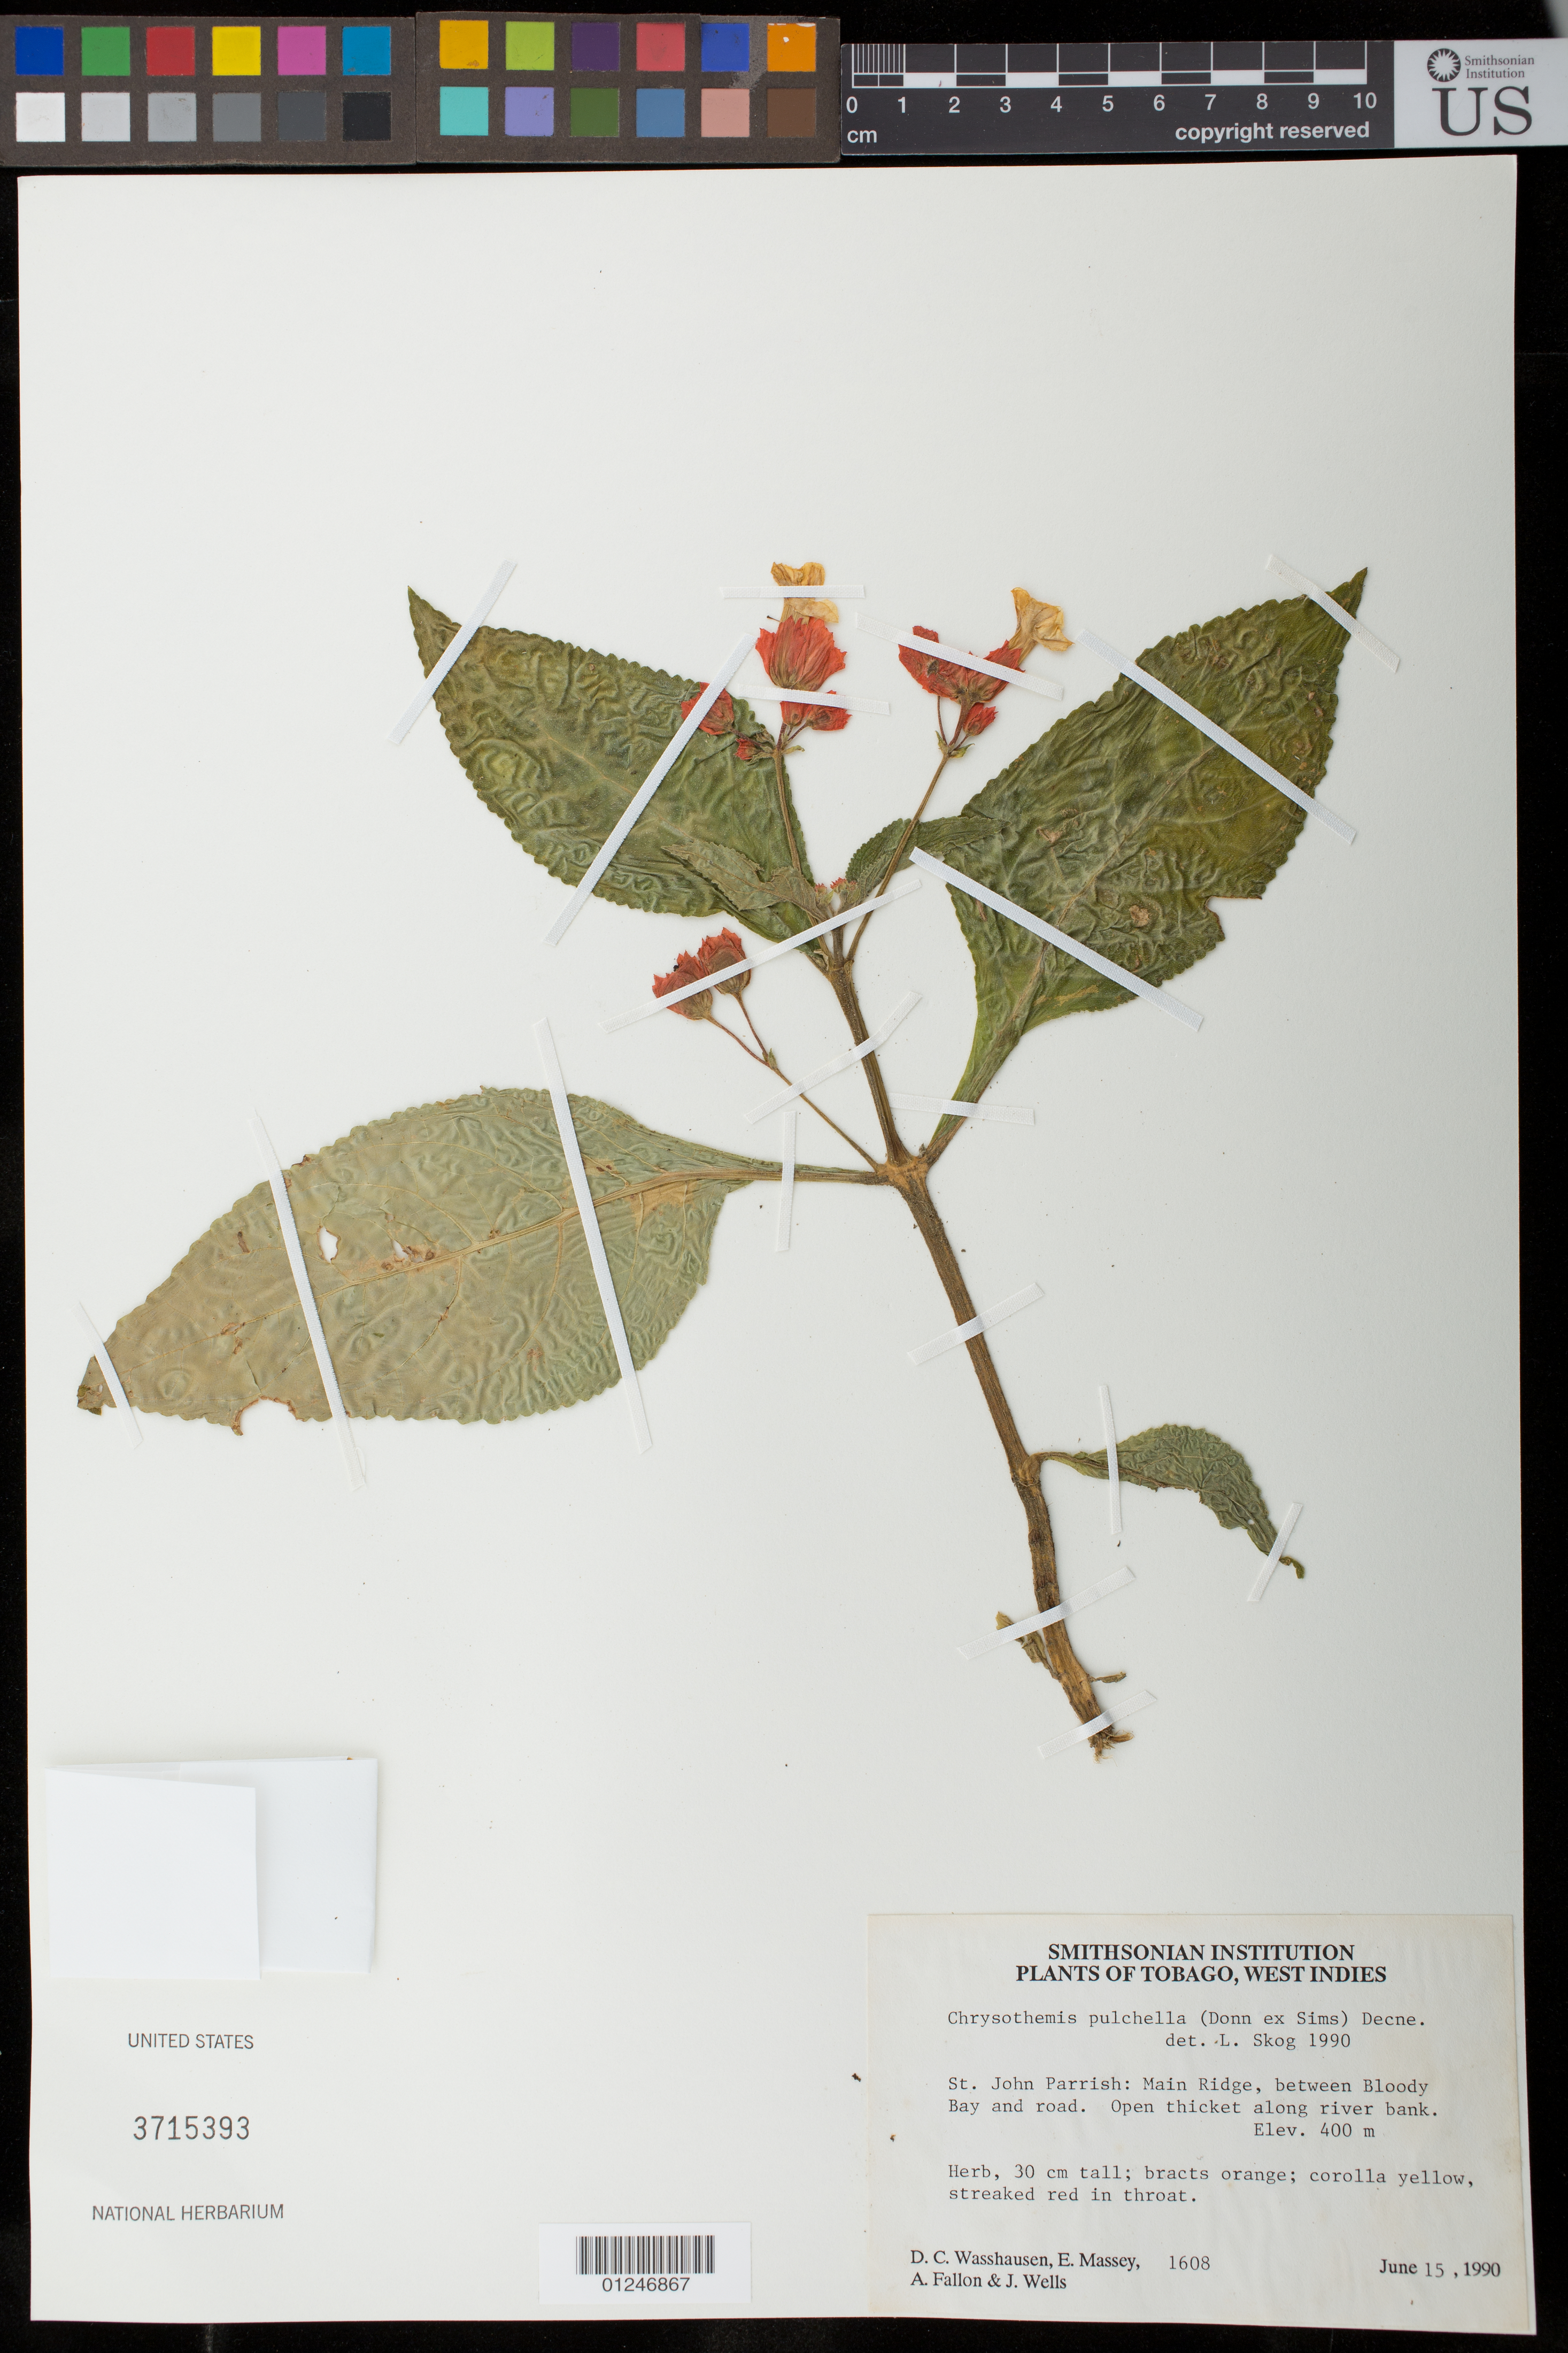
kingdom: Plantae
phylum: Tracheophyta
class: Magnoliopsida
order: Lamiales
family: Gesneriaceae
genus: Chrysothemis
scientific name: Chrysothemis pulchella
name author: (Donn ex Sims) Decne.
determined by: Skog, Laurence E.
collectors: D. C. Wasshausen, E. Massey, A. Fallon & J. Wells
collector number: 1608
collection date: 1990-06-15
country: Trinidad and Tobago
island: Tobago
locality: St. John Parrish: Main Ridge, between Bloody Bay and road. Open thicket along river bank.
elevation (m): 400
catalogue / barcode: US 3715393